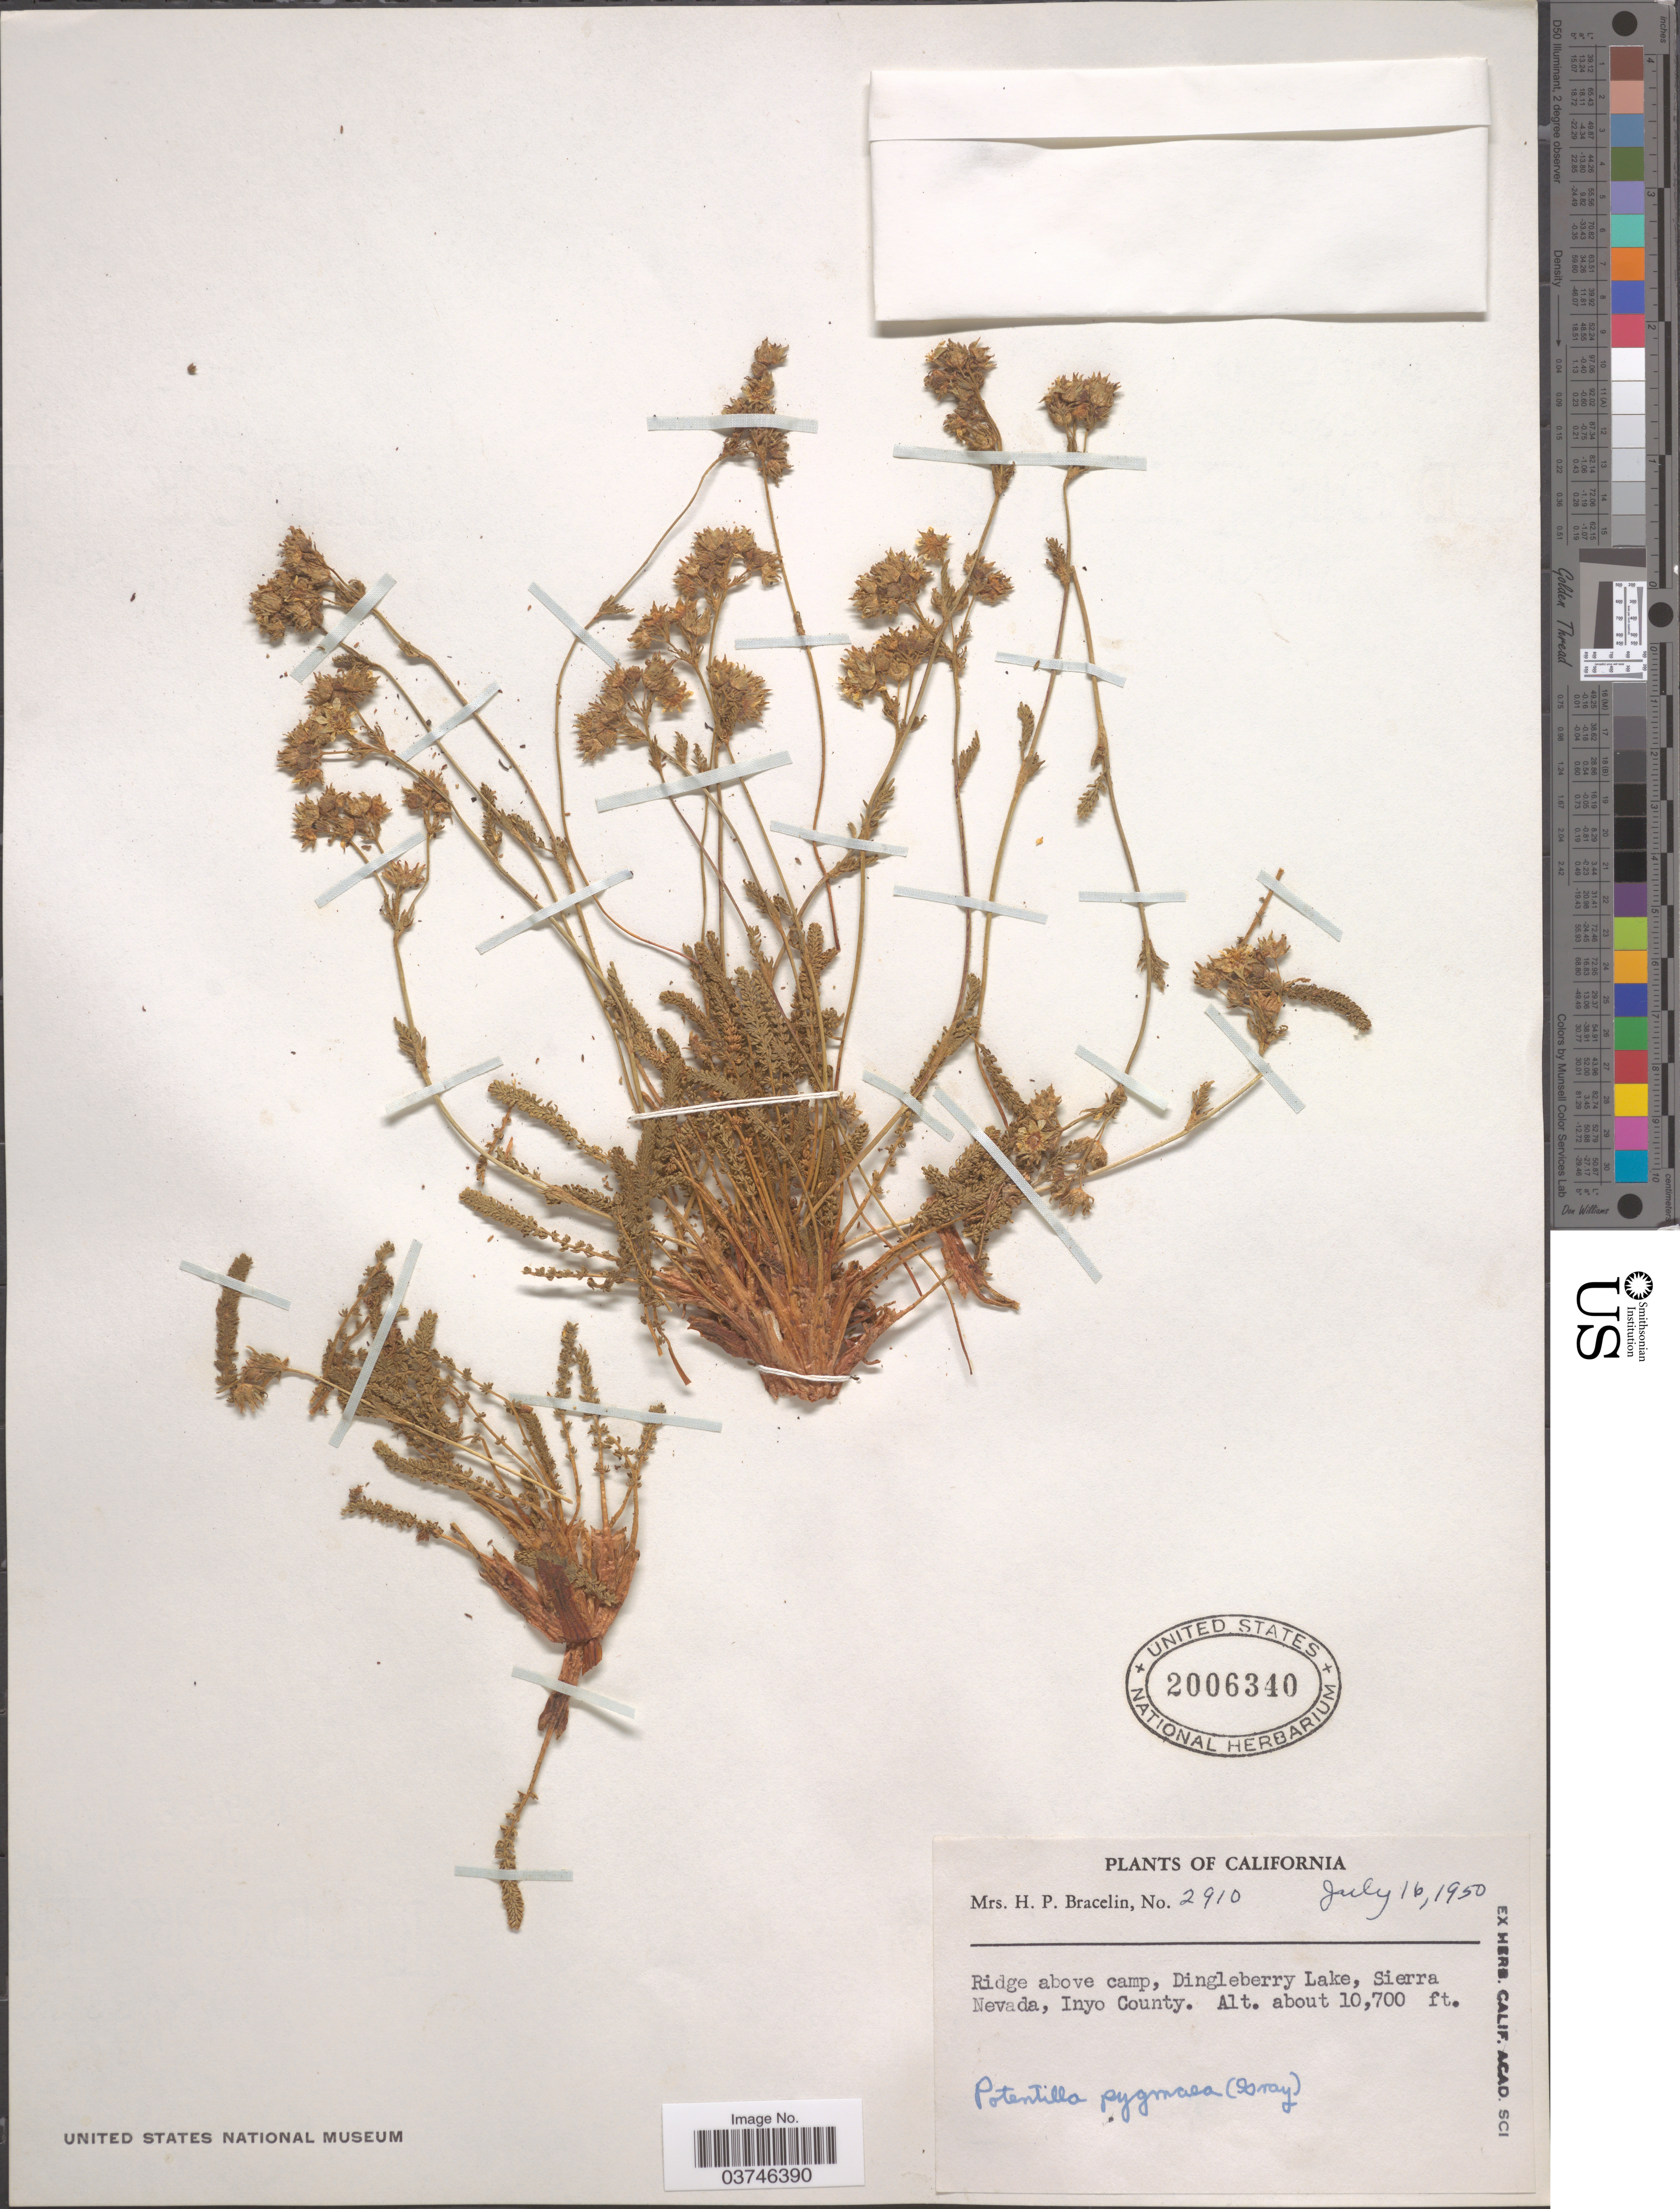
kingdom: Plantae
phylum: Tracheophyta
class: Magnoliopsida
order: Rosales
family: Rosaceae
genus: Potentilla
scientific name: Potentilla nubigena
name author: Greene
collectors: H. Bracelin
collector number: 2910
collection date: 1950-07-16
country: United States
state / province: California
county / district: Inyo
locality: Ridge above camp, Dingleberry Lake, Sierra Nevada, Inyo County.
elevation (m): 3261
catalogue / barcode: US 2006340